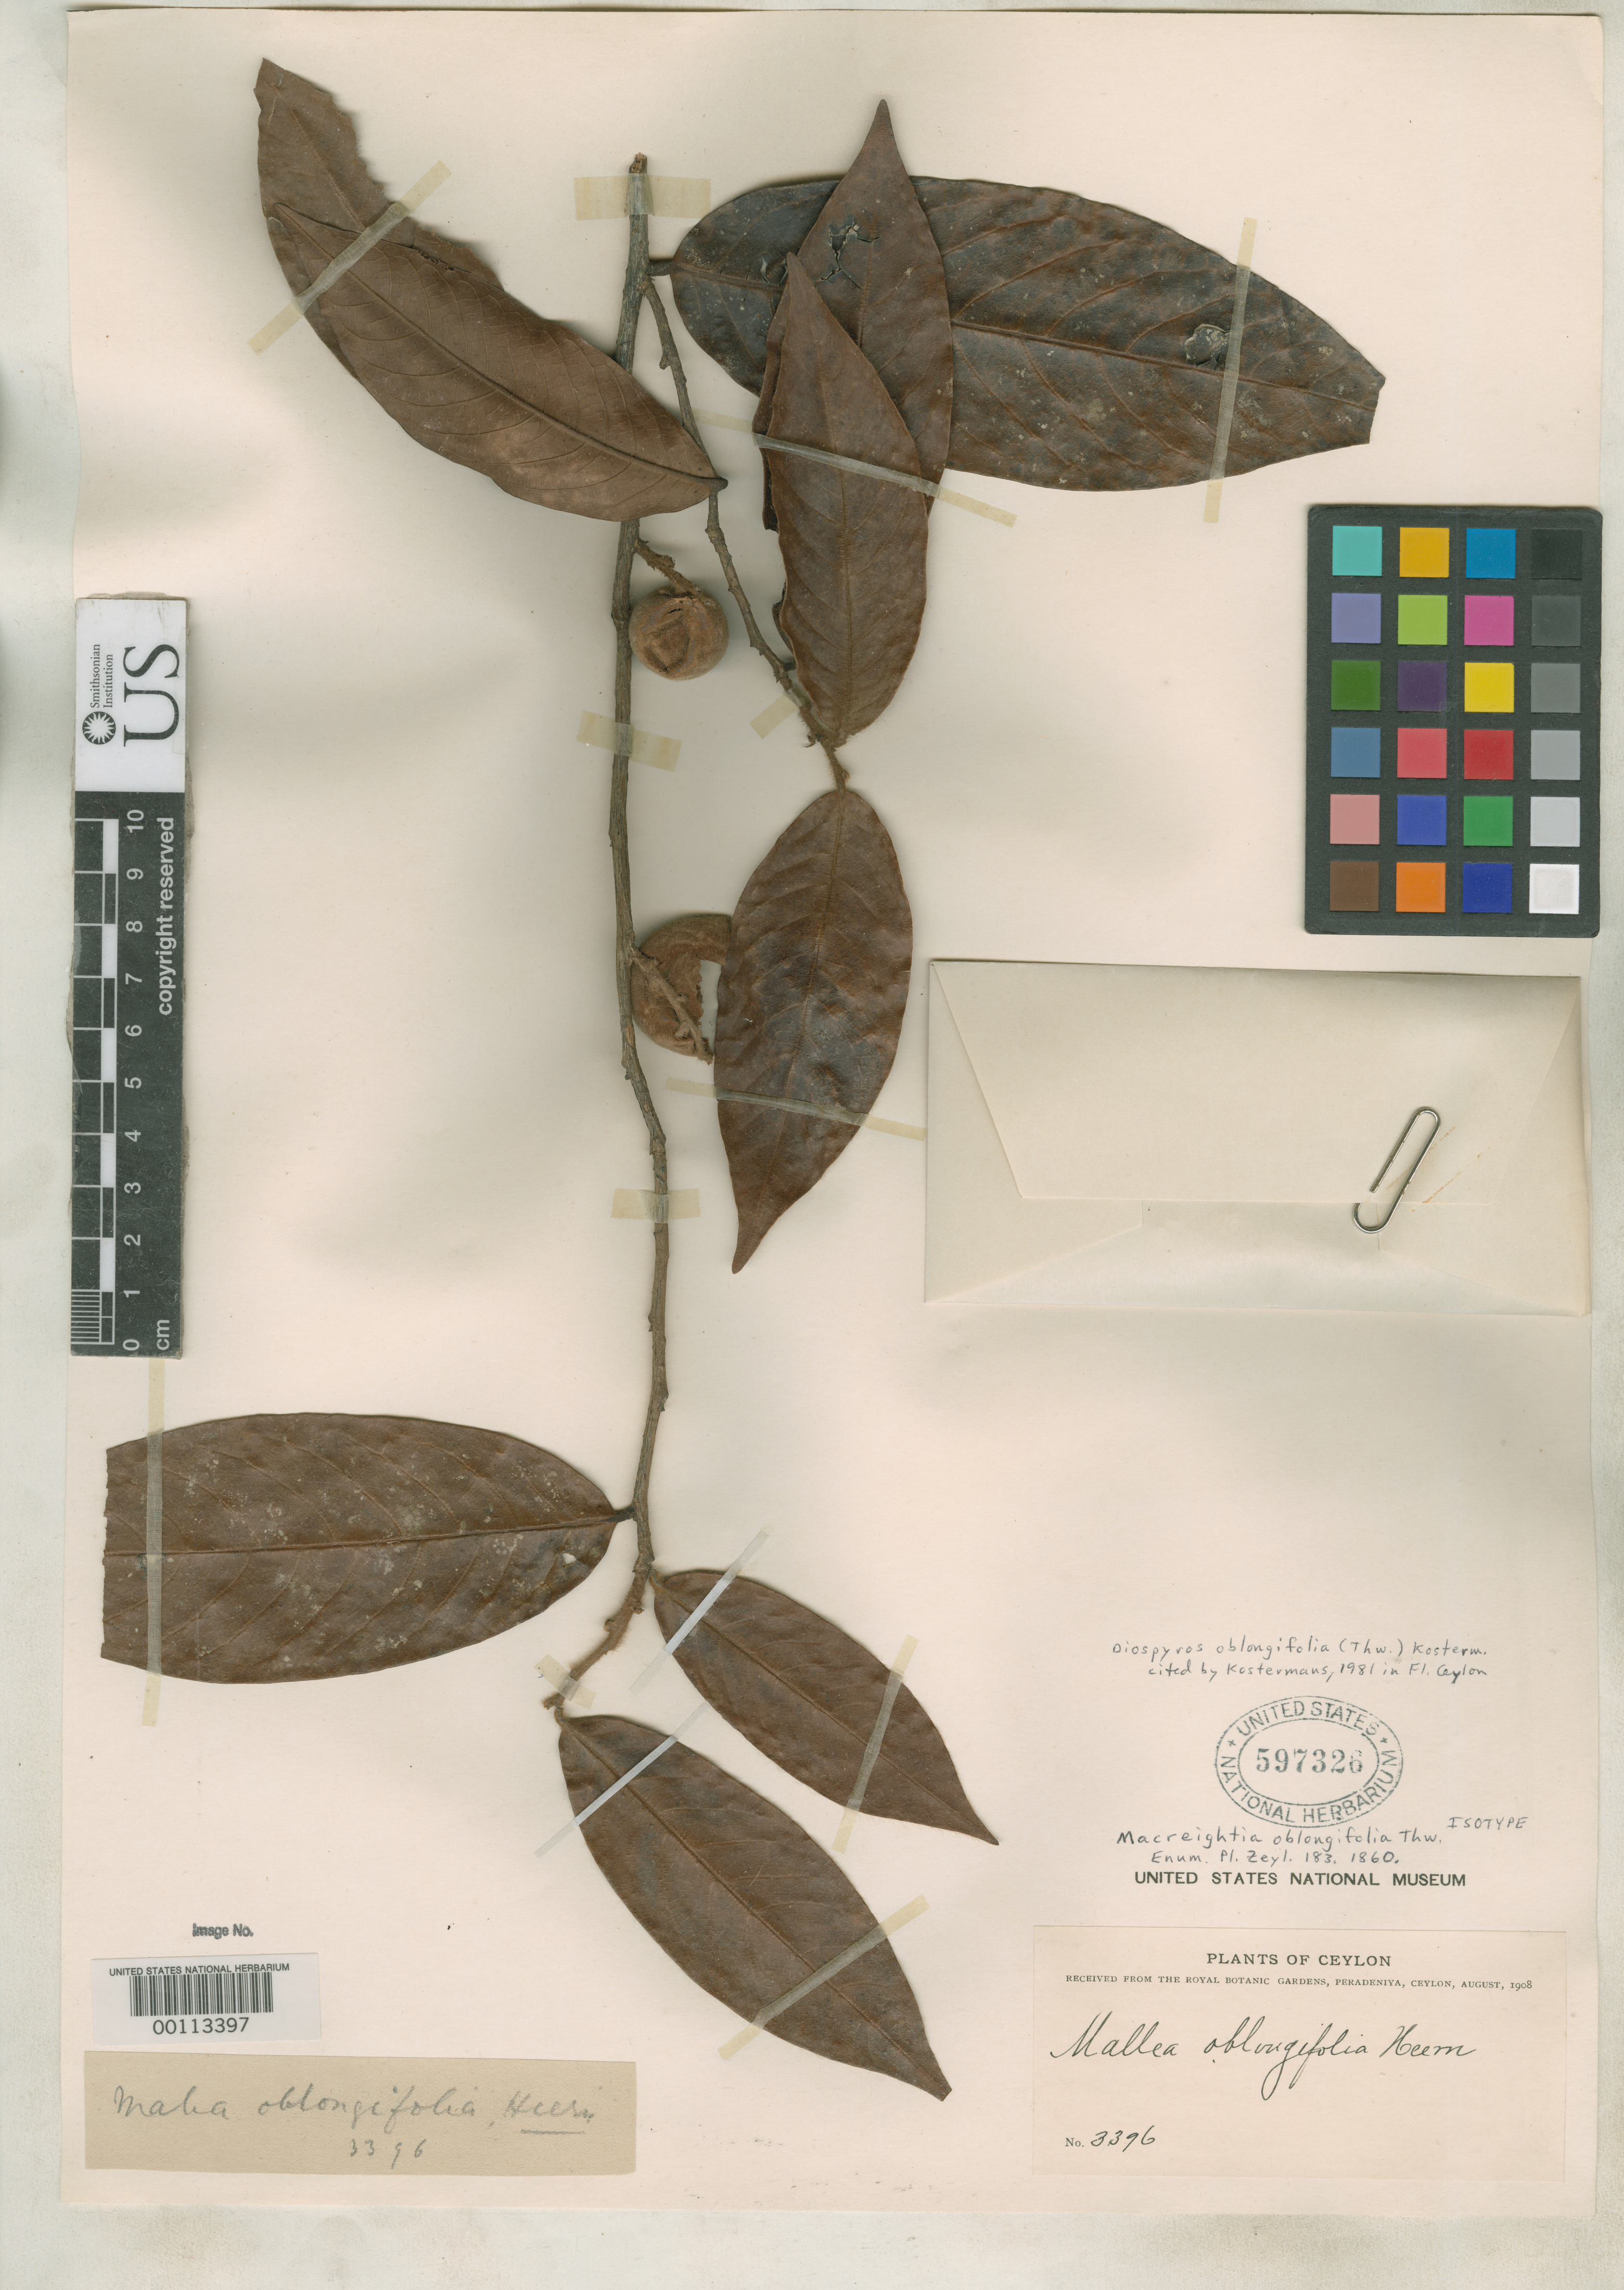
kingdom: Plantae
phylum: Tracheophyta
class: Magnoliopsida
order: Ericales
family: Ebenaceae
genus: Macreightia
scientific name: Macreightia oblongifolia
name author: Thwaites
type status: Isotype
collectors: G. H. K. Thwaites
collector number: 3396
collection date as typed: without date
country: Sri Lanka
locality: Ceylon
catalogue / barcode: US 597326